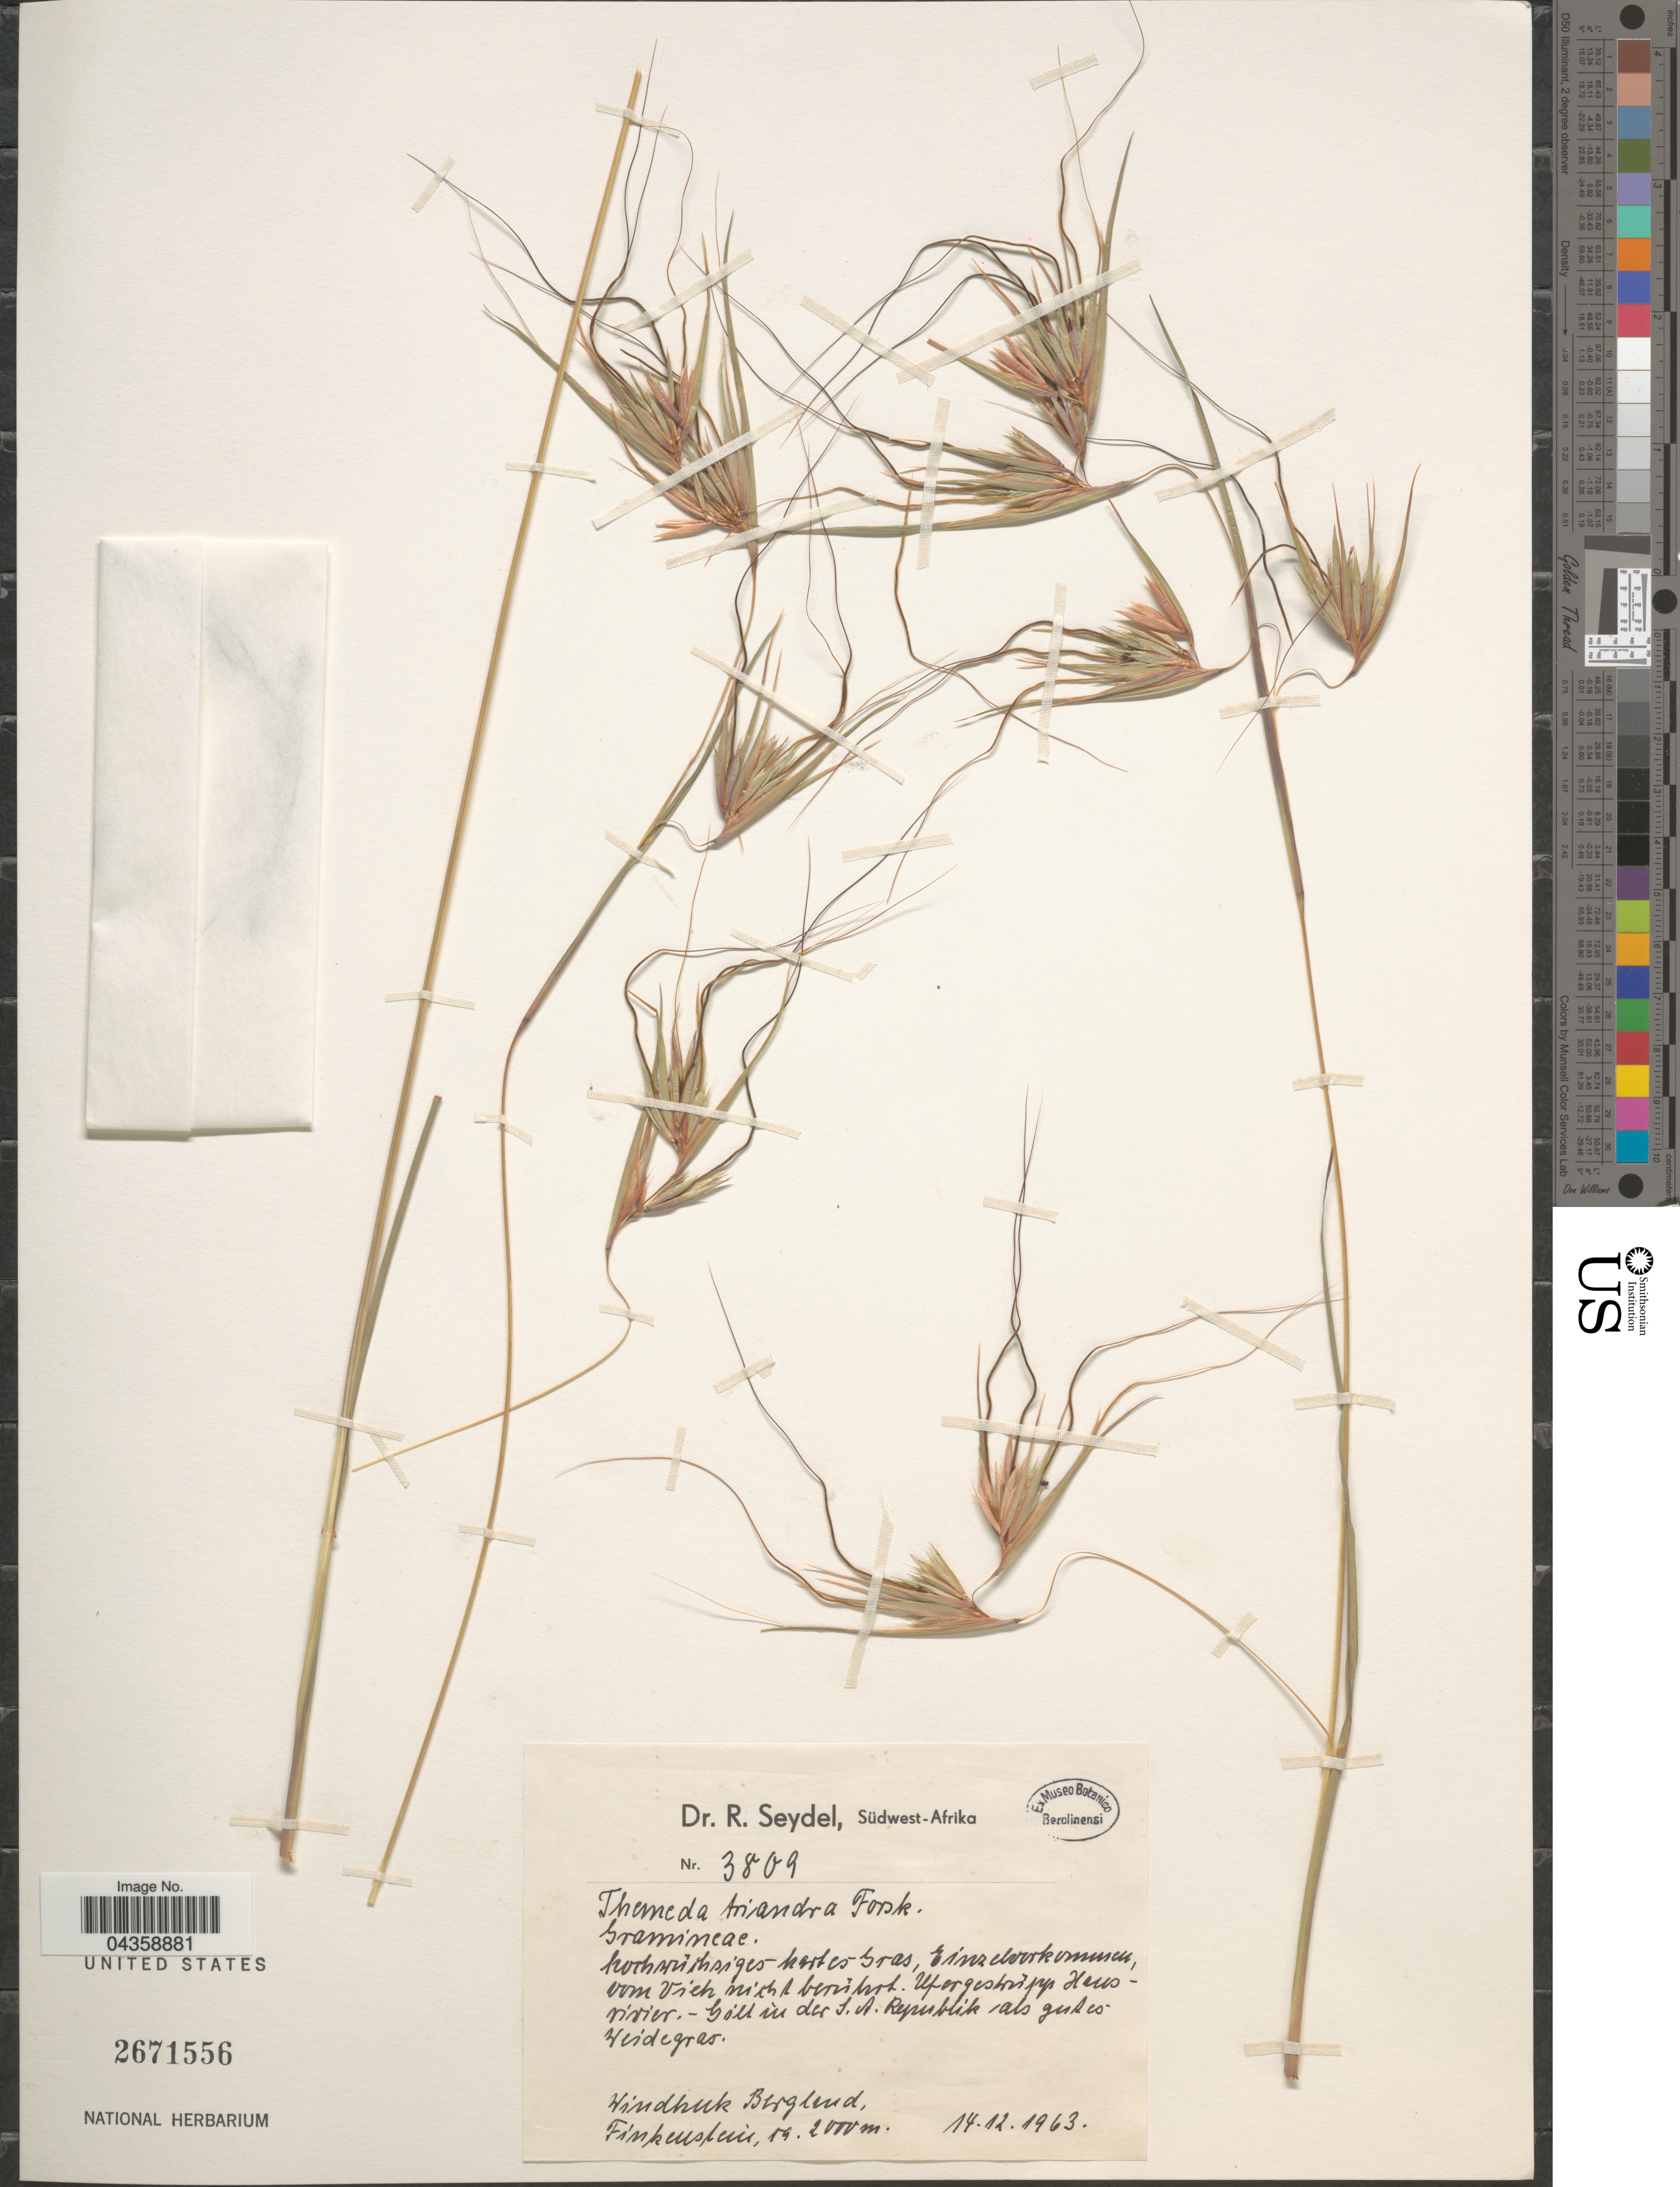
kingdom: Plantae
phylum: Tracheophyta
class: Liliopsida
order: Poales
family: Poaceae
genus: Themeda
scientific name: Themeda triandra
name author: Forssk.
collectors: R. Seydel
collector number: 3809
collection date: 1963-12-14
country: Namibia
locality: Südwest-Afrika. Windhuk Bergland. Finkenstein.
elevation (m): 2000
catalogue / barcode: US 2671556